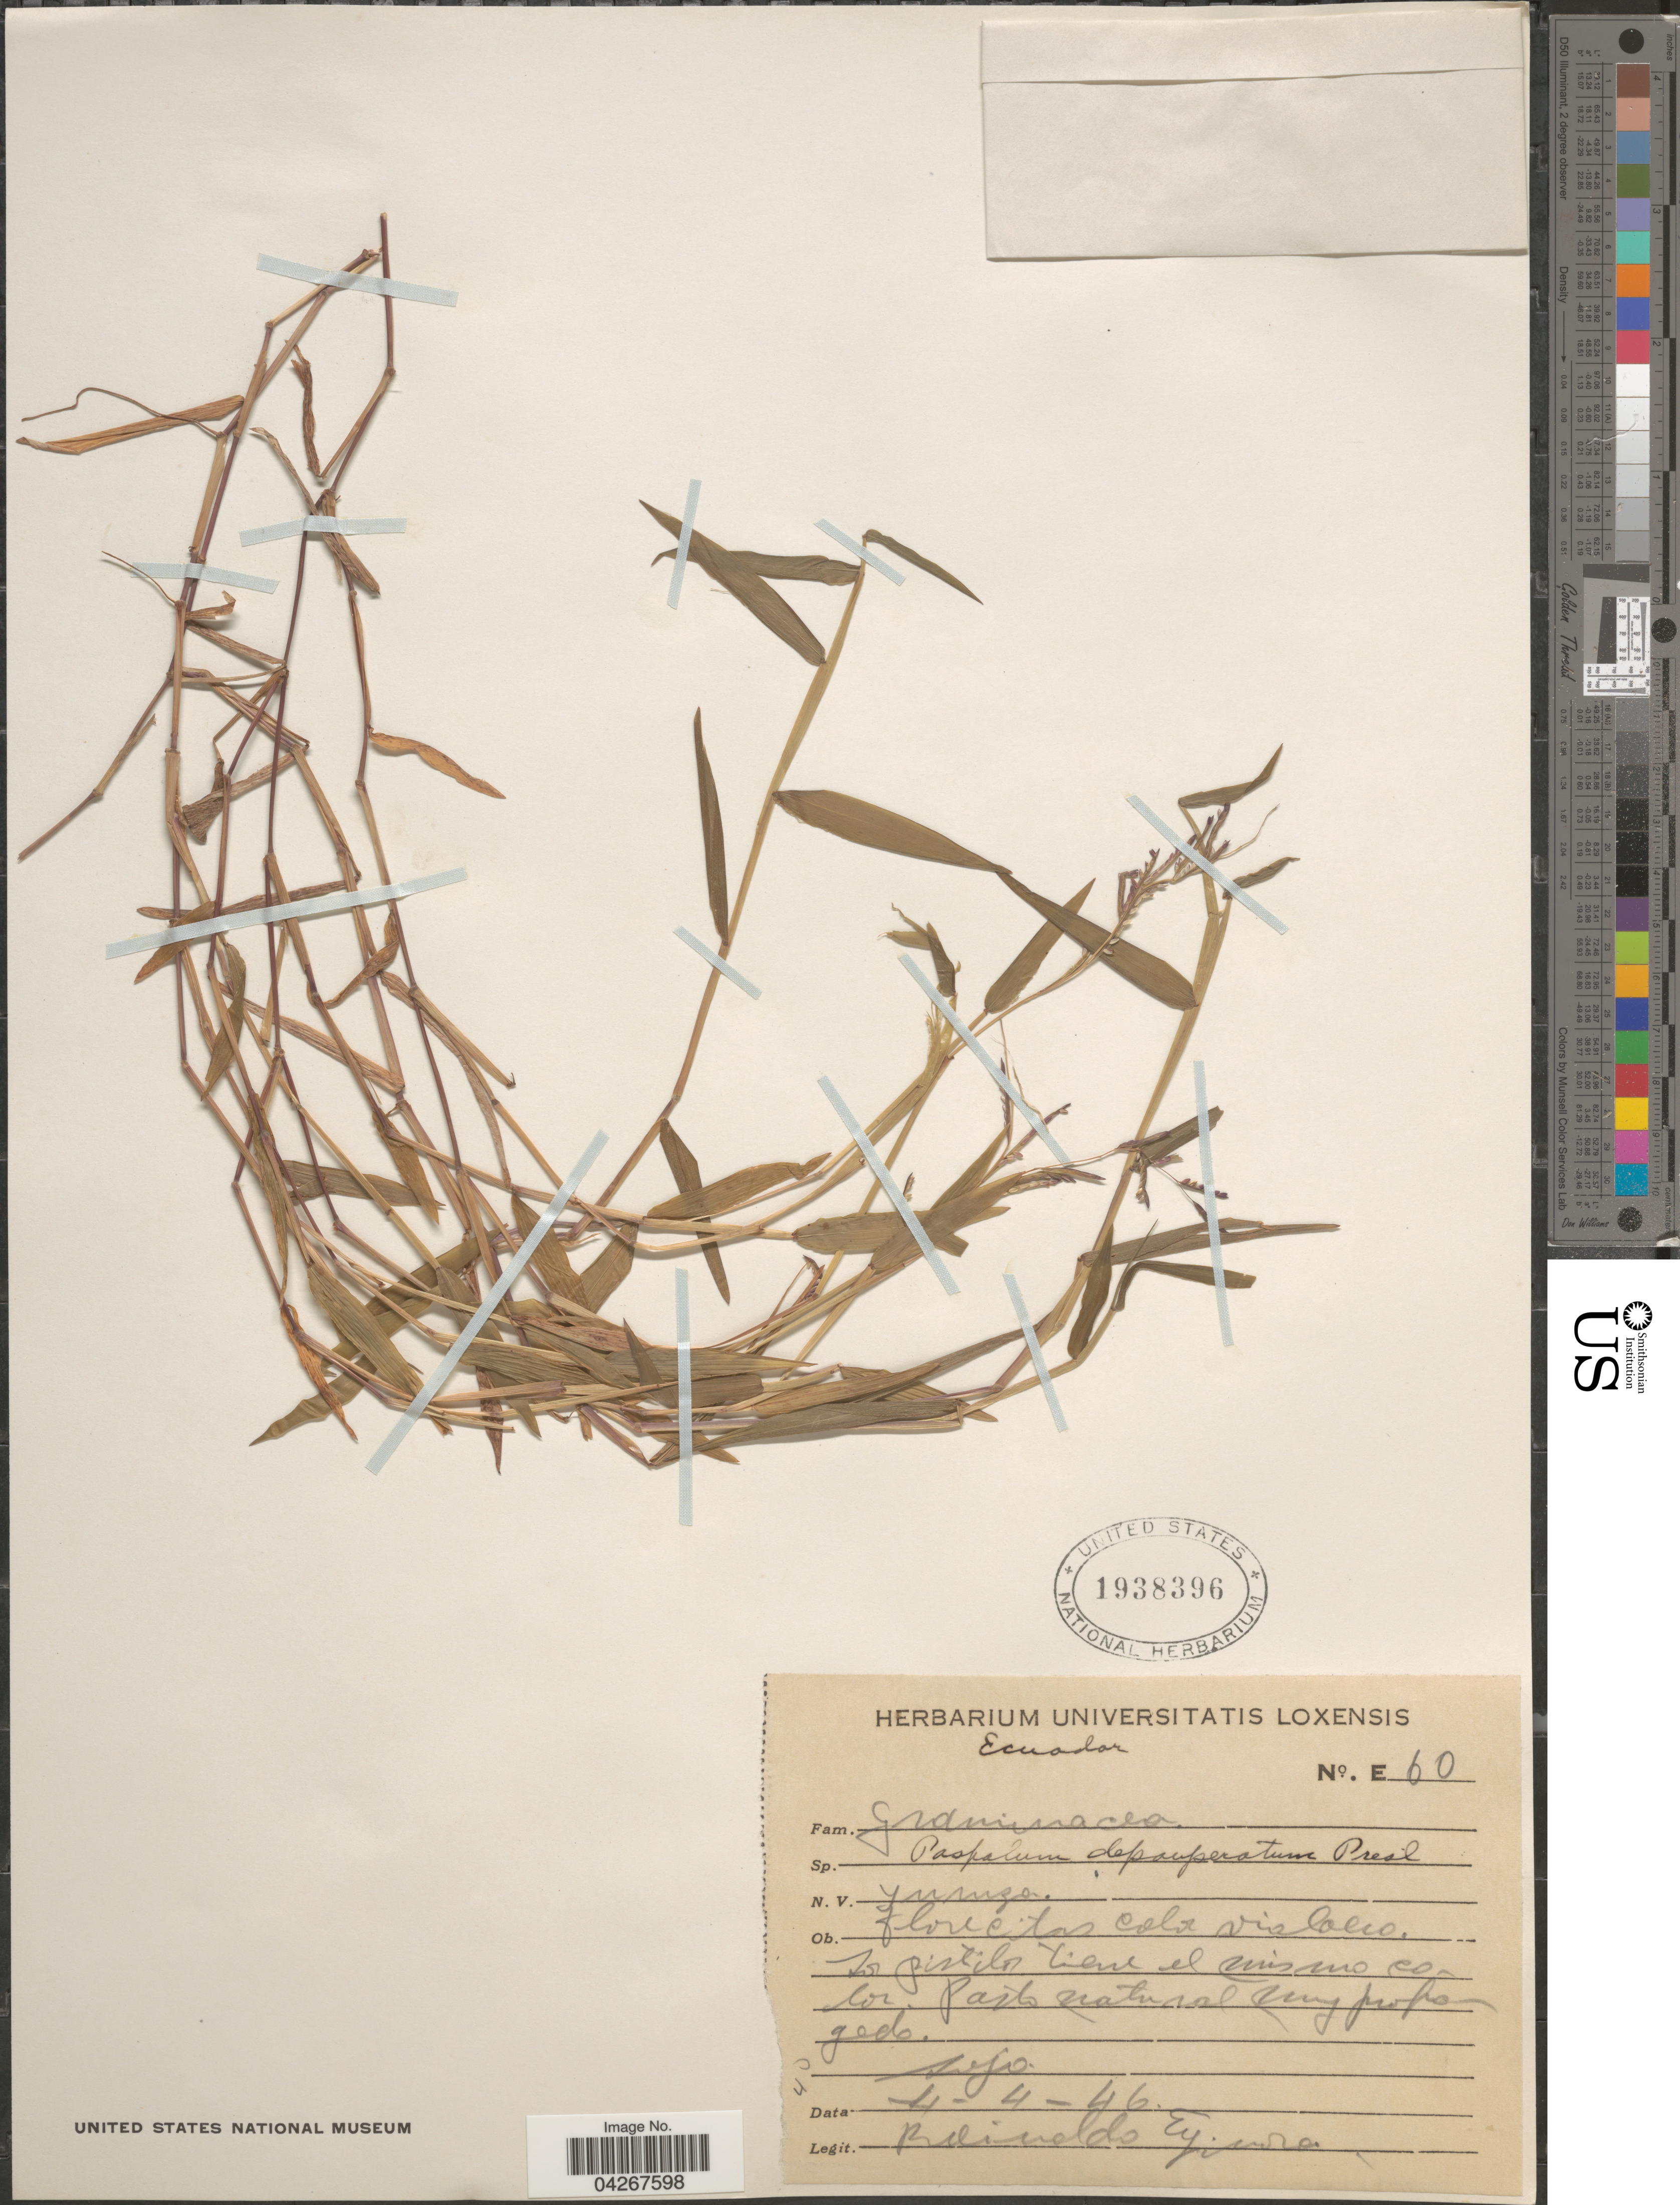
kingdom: Plantae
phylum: Tracheophyta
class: Liliopsida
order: Poales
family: Poaceae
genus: Paspalum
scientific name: Paspalum candidum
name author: (Humb. & Bonpl. ex Fleugge) Kunth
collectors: R. Espinosa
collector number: E60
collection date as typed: Transcribed d/m/y: 4/4/46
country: Ecuador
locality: Loja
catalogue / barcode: US 1938396